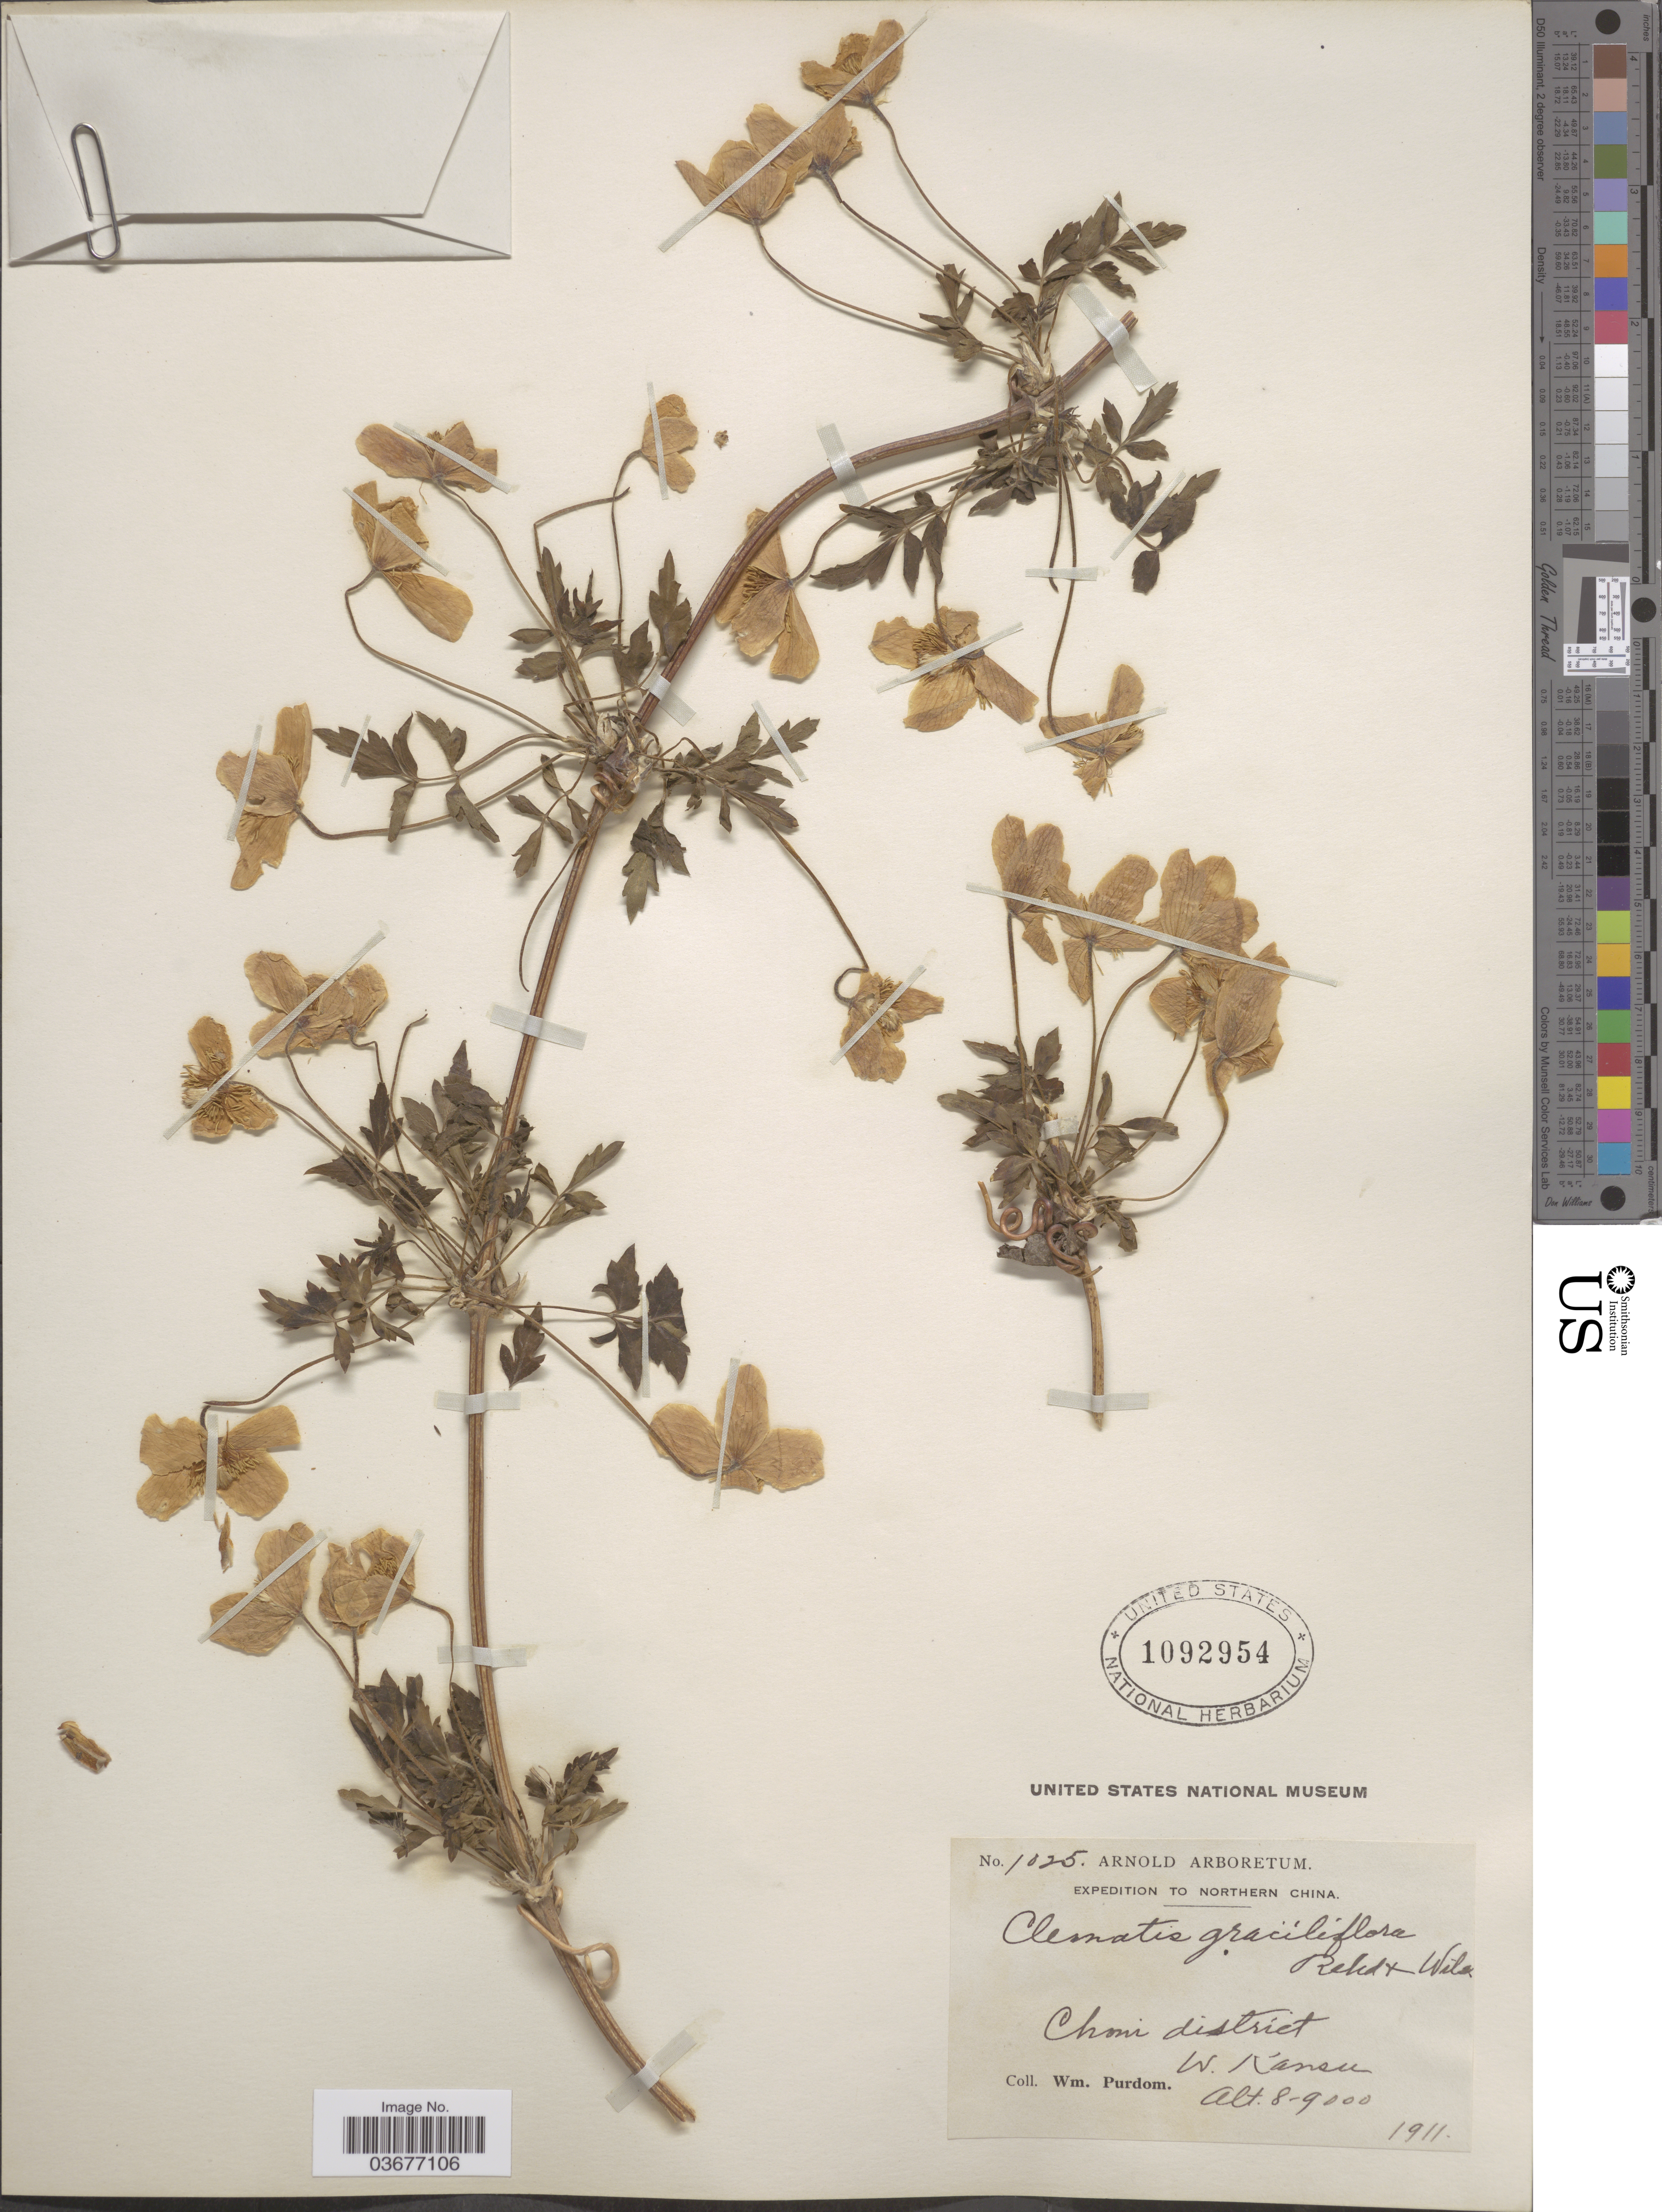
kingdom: Plantae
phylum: Tracheophyta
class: Magnoliopsida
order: Ranunculales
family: Ranunculaceae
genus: Clematis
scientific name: Clematis gracilifolia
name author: Rehder & E.H. Wilson in Sarg.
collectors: W. Purdom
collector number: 1025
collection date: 1911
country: China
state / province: Gansu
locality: Northern China. Choni district. W. Kansu.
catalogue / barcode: US 1092954